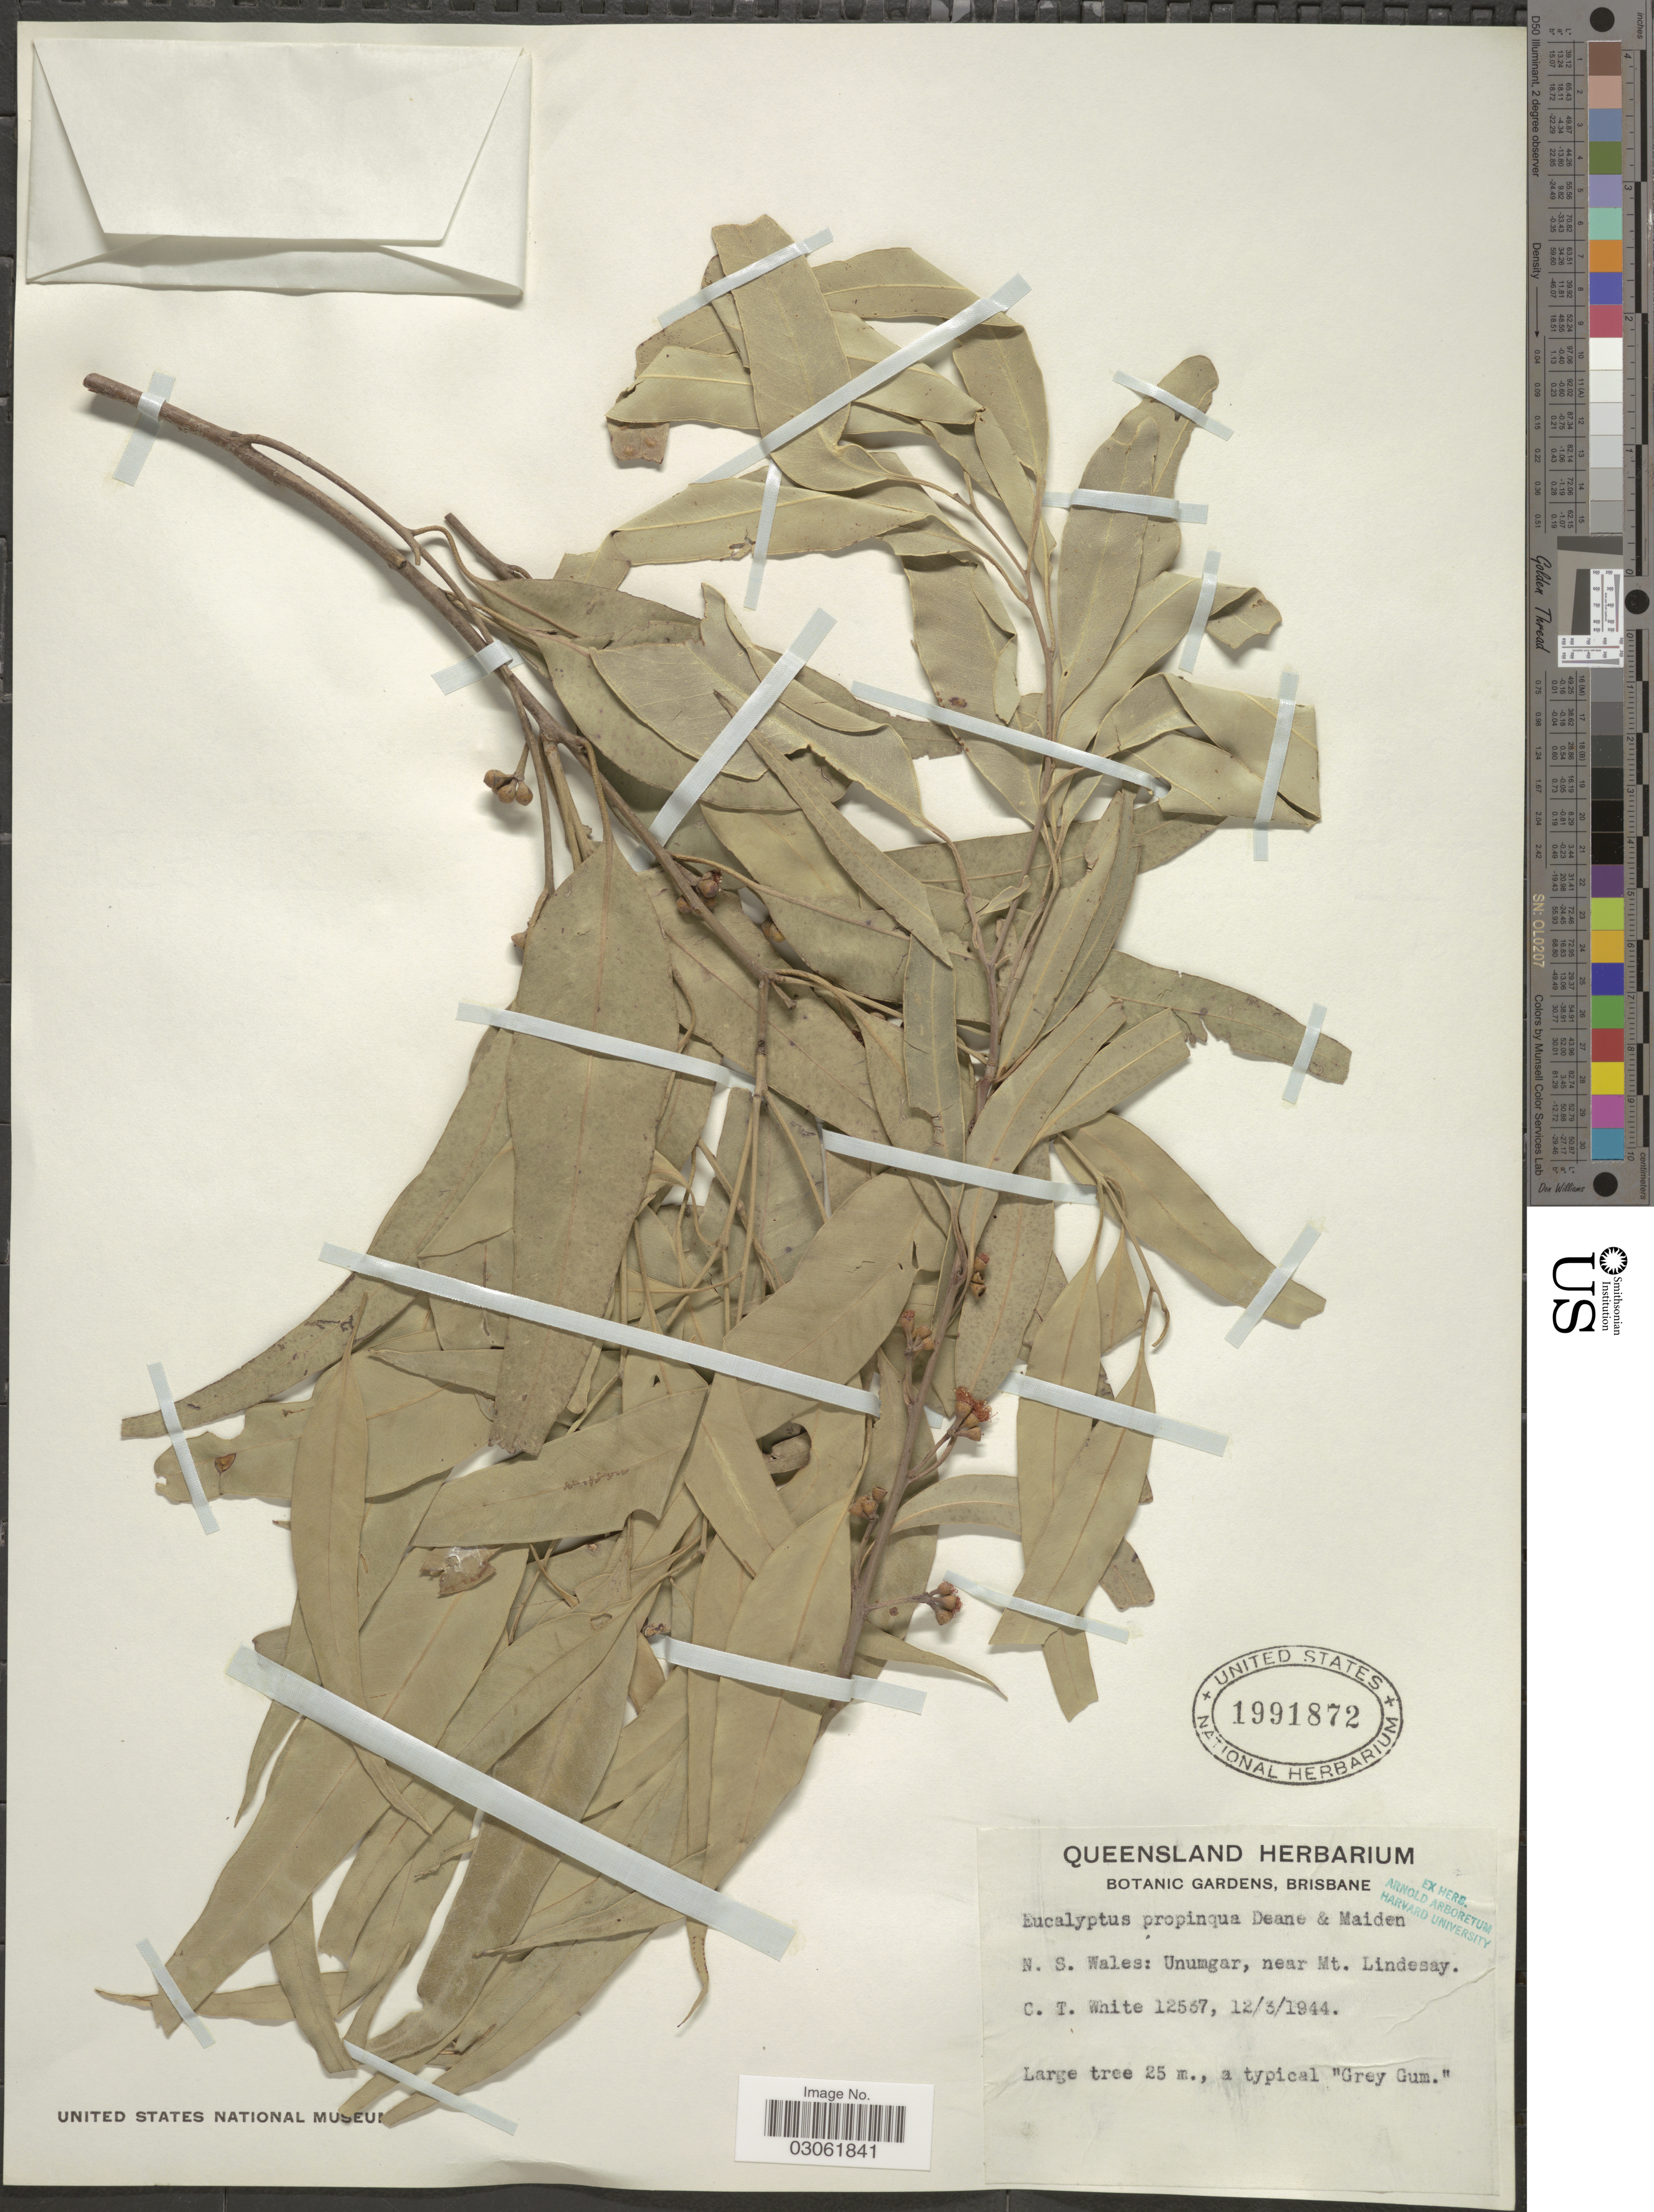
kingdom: Plantae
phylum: Tracheophyta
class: Magnoliopsida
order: Myrtales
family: Myrtaceae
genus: Eucalyptus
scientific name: Eucalyptus propinqua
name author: H. Deane & Maiden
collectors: C. T. White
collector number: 12537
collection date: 1944-03-12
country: Australia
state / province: New South Wales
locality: Unumgar, near Mt. Lindesay.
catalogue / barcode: US 1991872